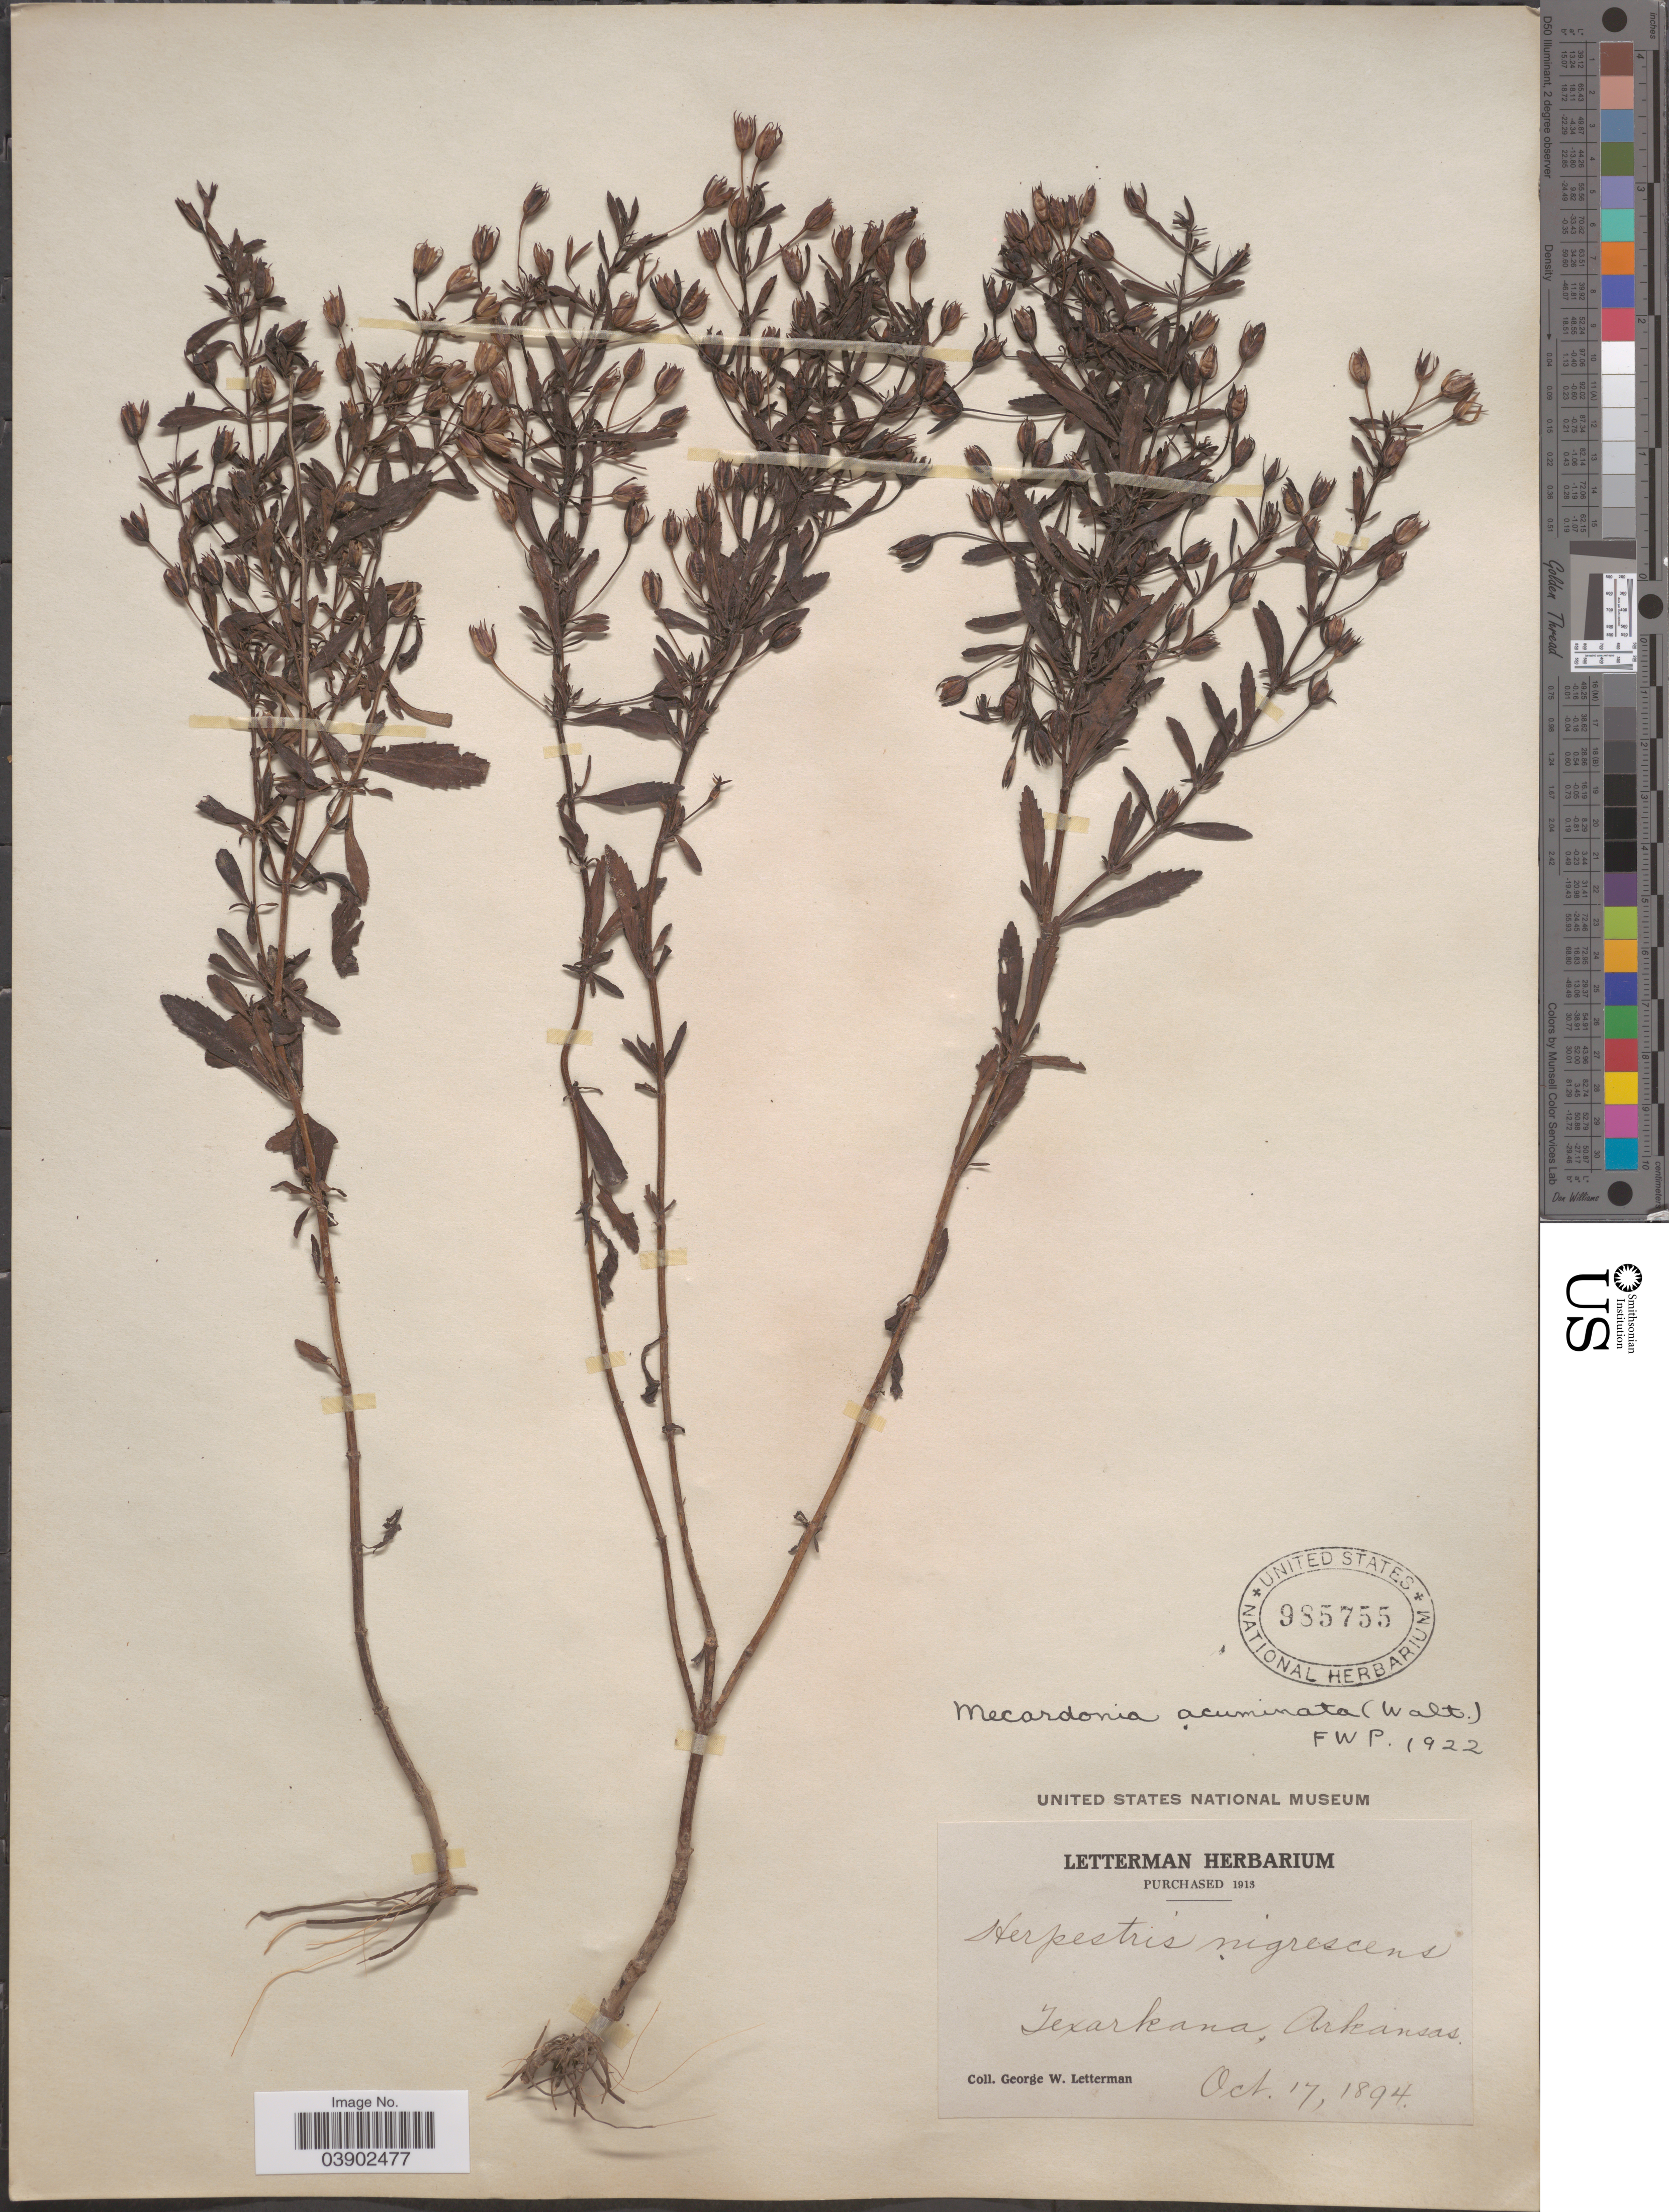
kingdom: Plantae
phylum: Tracheophyta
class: Magnoliopsida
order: Lamiales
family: Plantaginaceae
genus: Mecardonia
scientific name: Mecardonia acuminata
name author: (Walter) Small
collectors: G. W. Letterman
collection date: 1894-10-17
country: United States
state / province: Arkansas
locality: Texarkana.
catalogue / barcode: US 985755